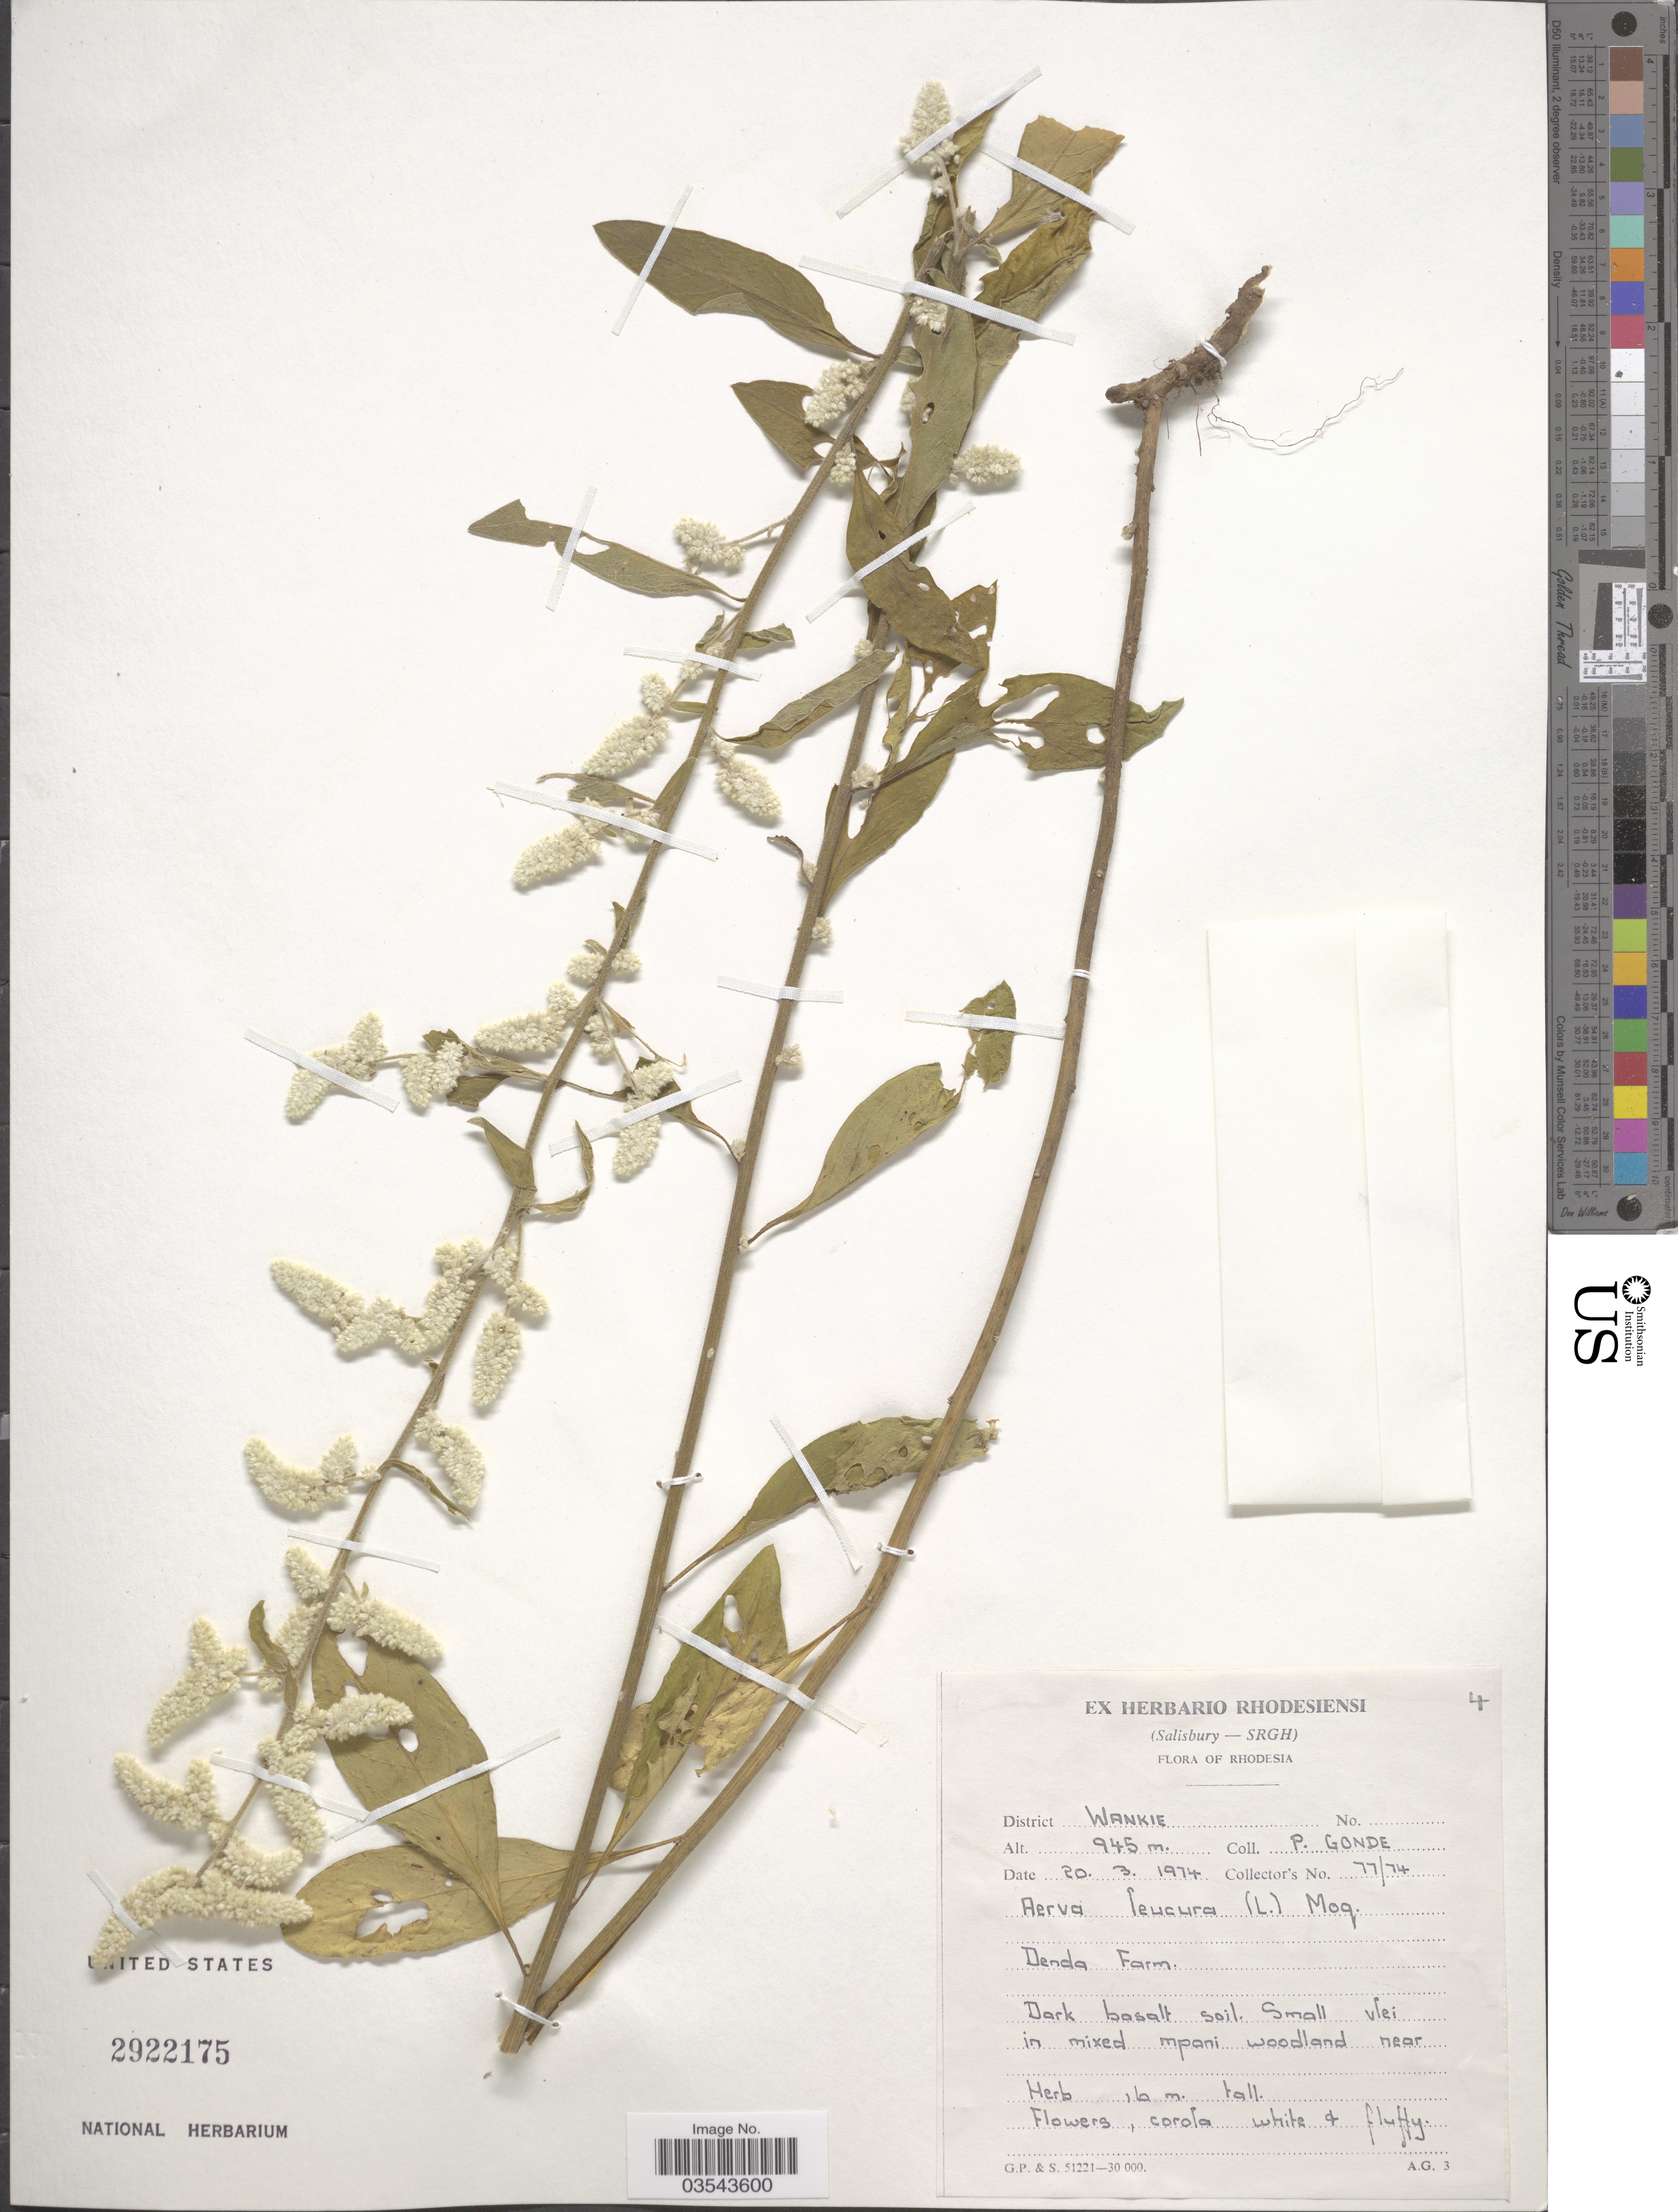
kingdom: Plantae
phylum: Tracheophyta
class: Magnoliopsida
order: Caryophyllales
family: Amaranthaceae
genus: Ouret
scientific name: Ouret lecura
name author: (Moq.) Kuntze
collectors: P. Gonde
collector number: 77/74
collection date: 1974-03-20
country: Zimbabwe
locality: District Wankie. Rhodesia. Denda Farm.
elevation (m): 945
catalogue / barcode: US 2922175